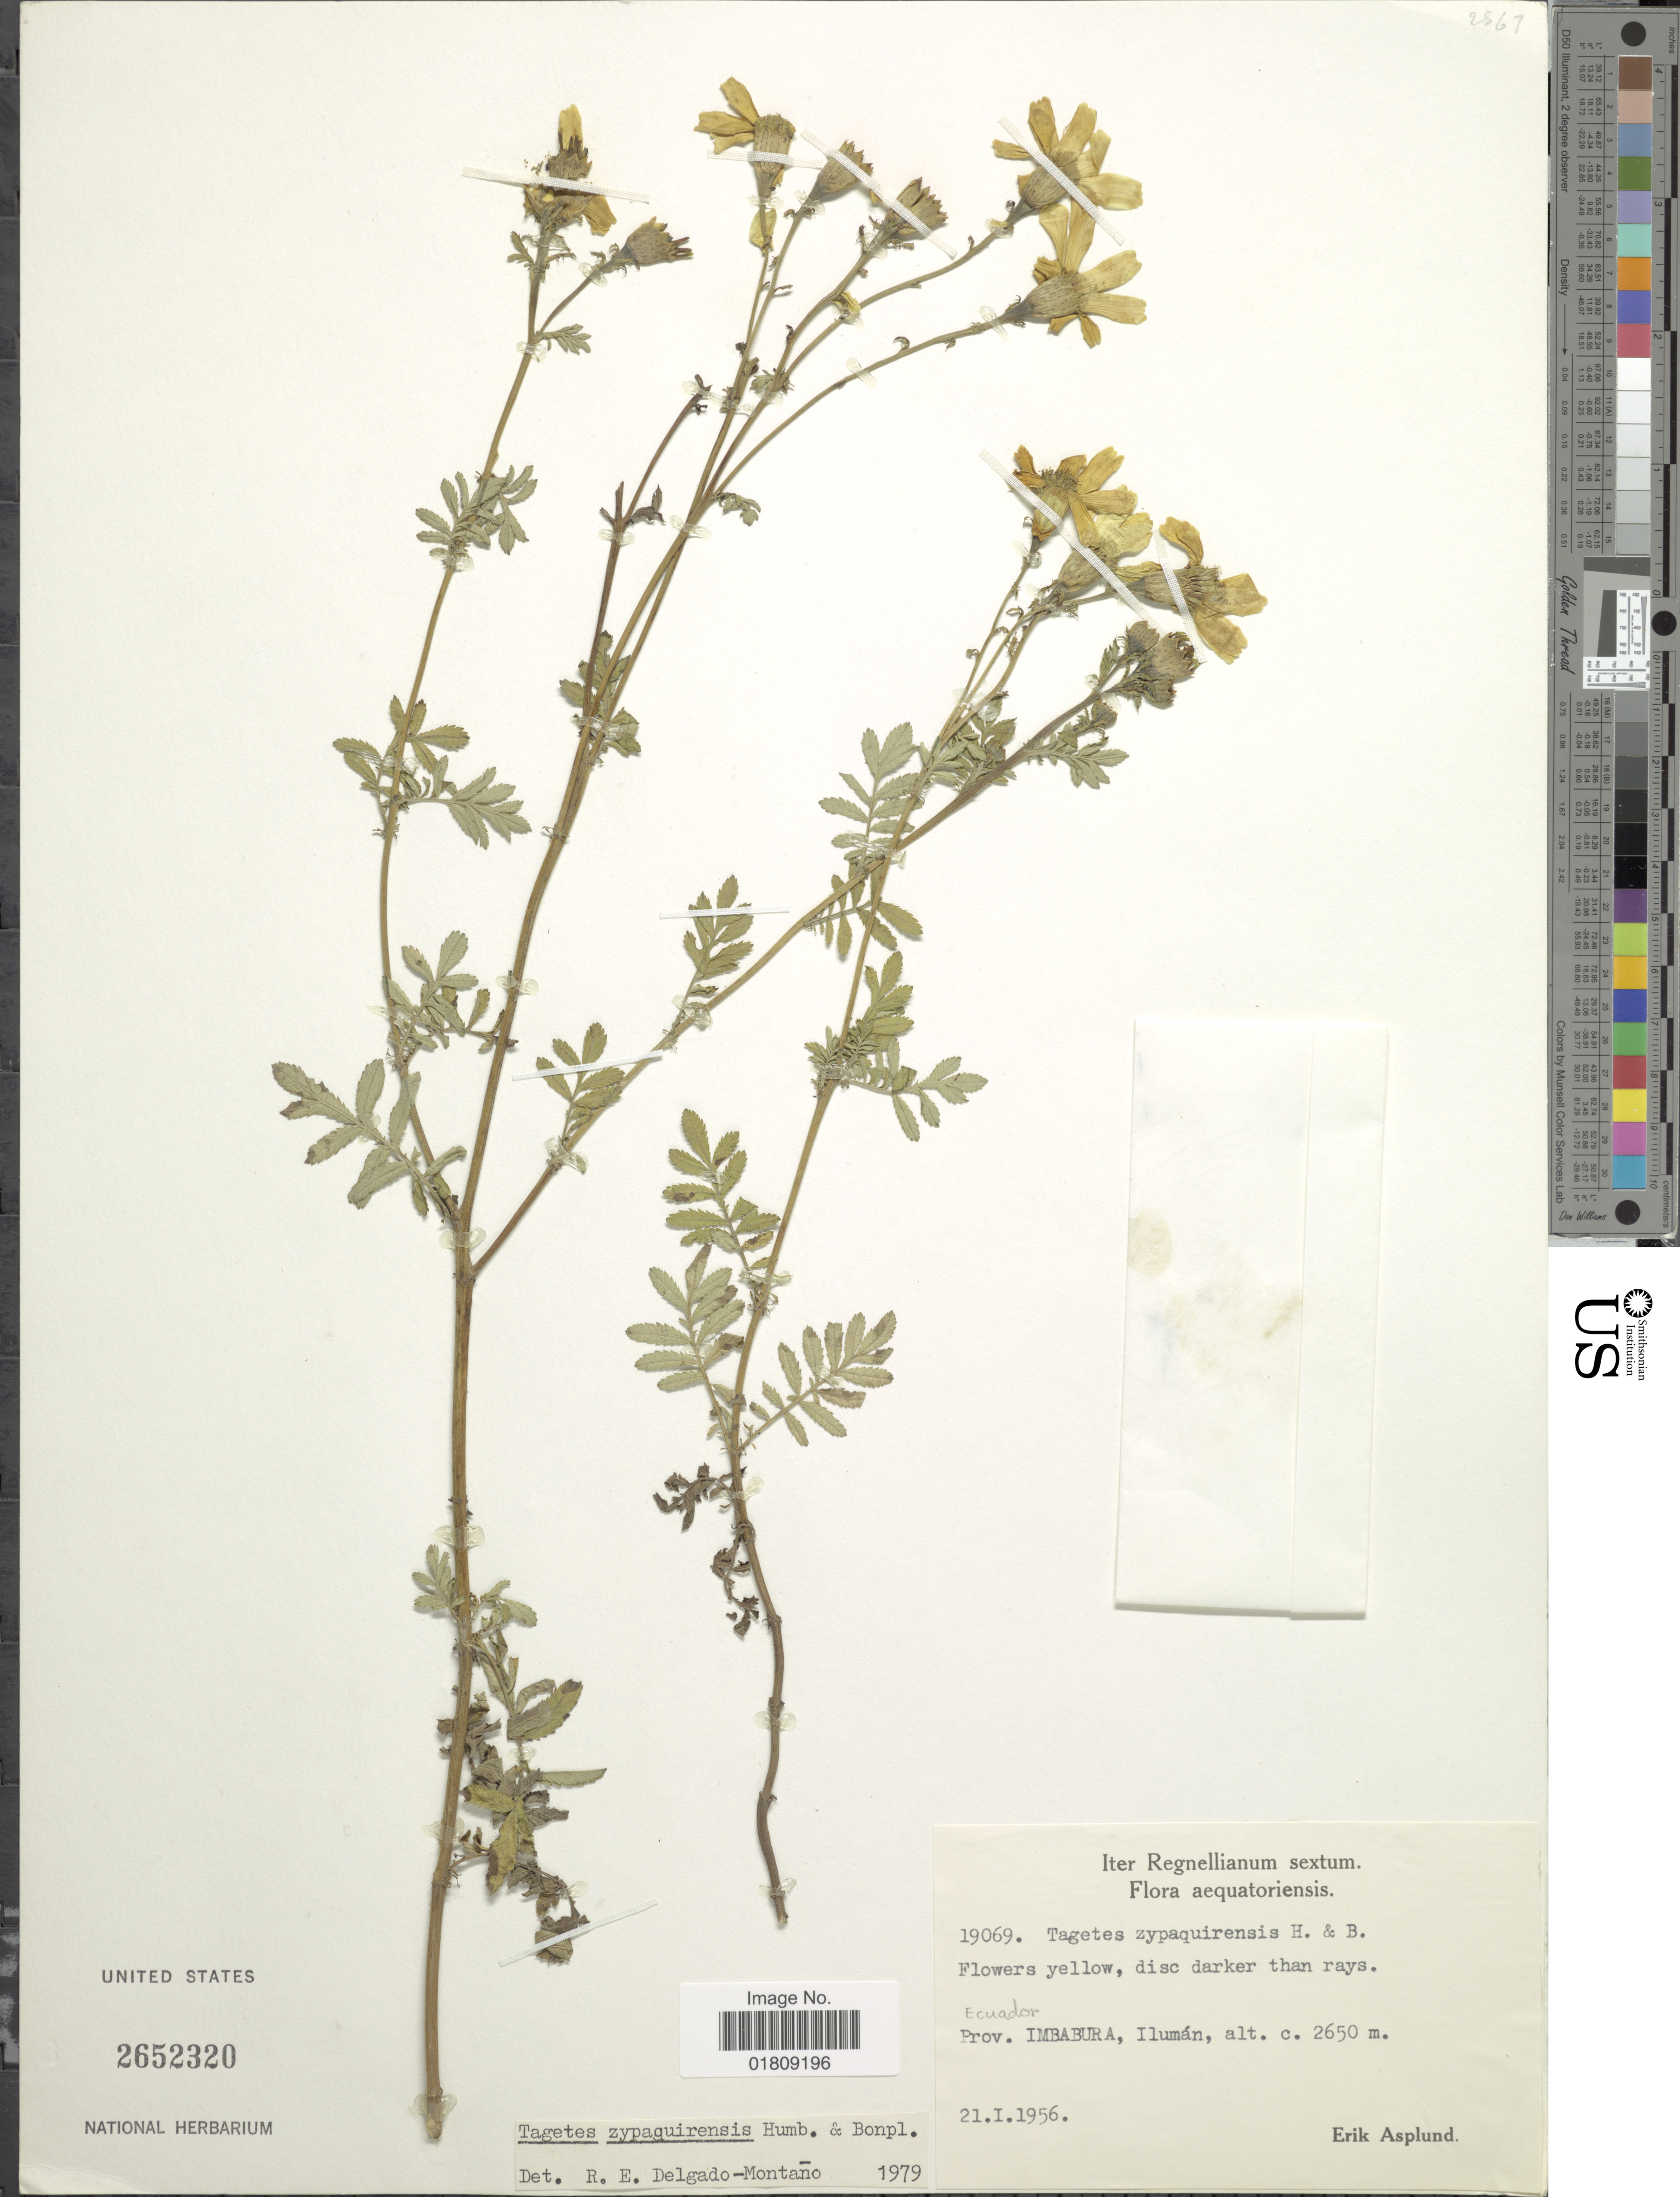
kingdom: Plantae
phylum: Tracheophyta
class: Magnoliopsida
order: Asterales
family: Asteraceae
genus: Tagetes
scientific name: Tagetes zypaquirensis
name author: Humb. & Bonpl.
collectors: E. Asplund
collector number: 19069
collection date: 1956-01-21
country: Ecuador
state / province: Imbabura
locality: Iluman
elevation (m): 2650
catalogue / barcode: US 2652320